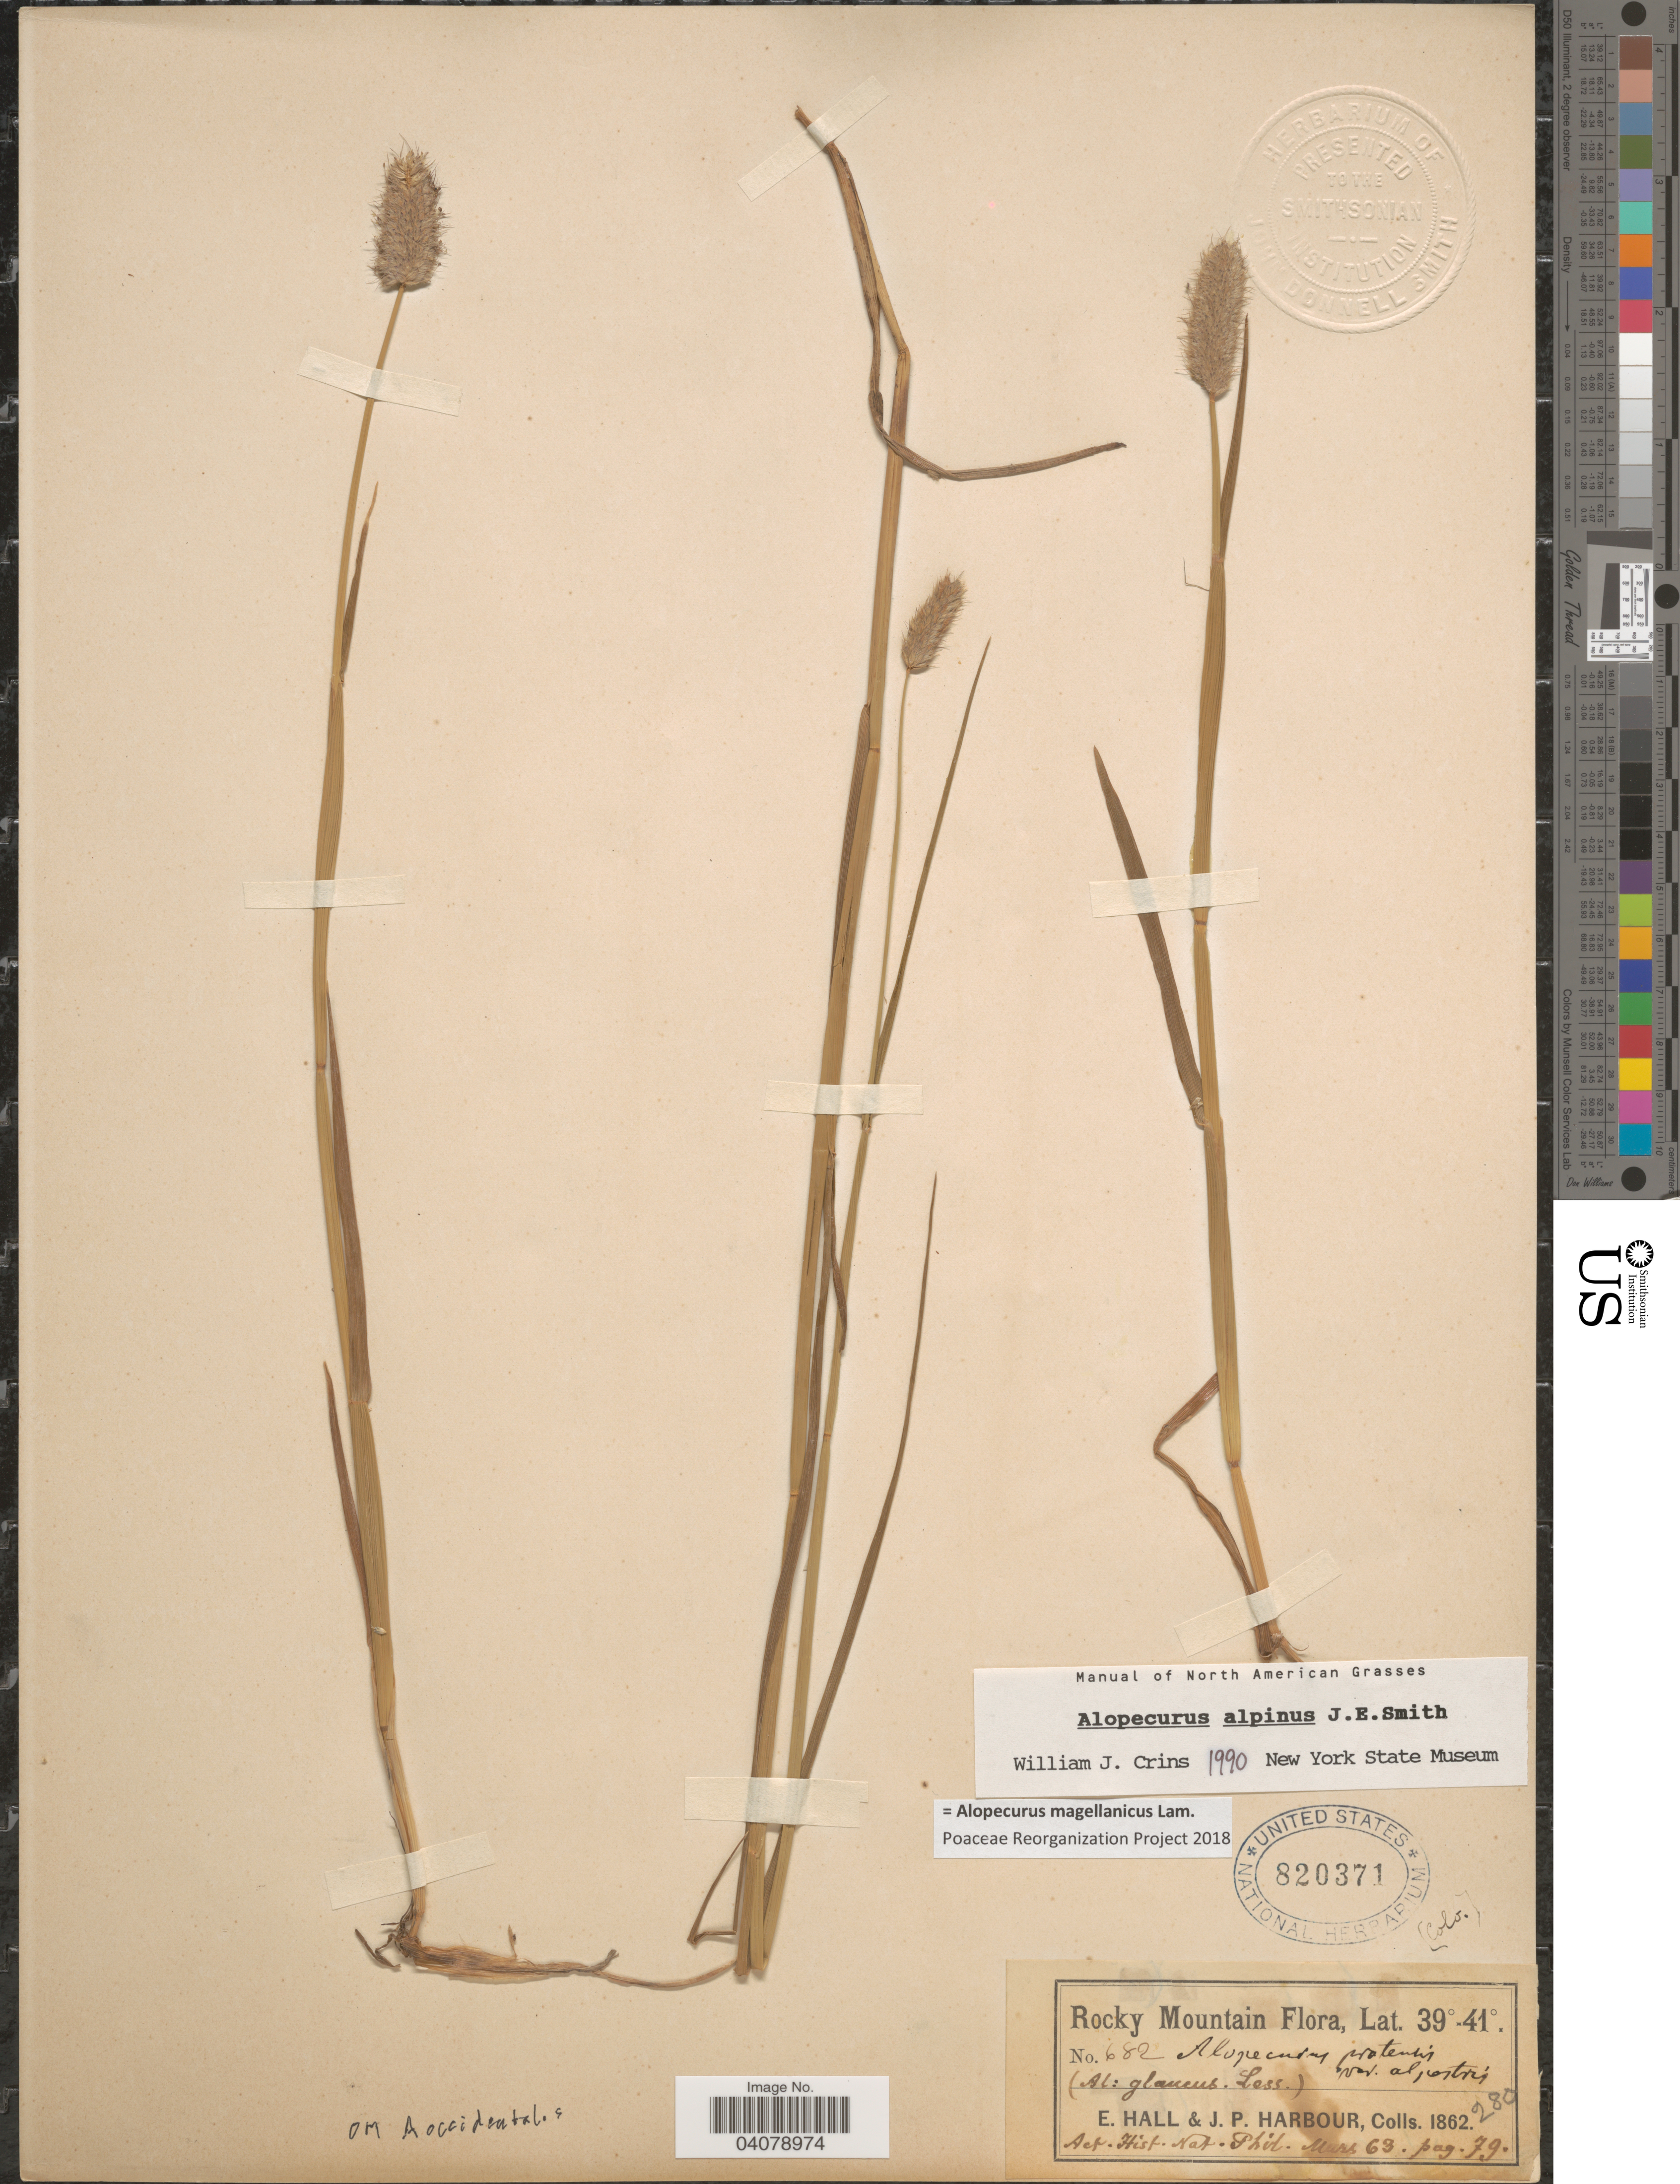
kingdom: Plantae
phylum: Tracheophyta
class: Liliopsida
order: Poales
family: Poaceae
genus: Alopecurus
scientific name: Alopecurus magellanicus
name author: Lam.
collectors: E. Hall & J. Harbour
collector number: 682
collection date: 1862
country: United States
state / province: Colorado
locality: Rocky Mountain.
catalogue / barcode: US 820371